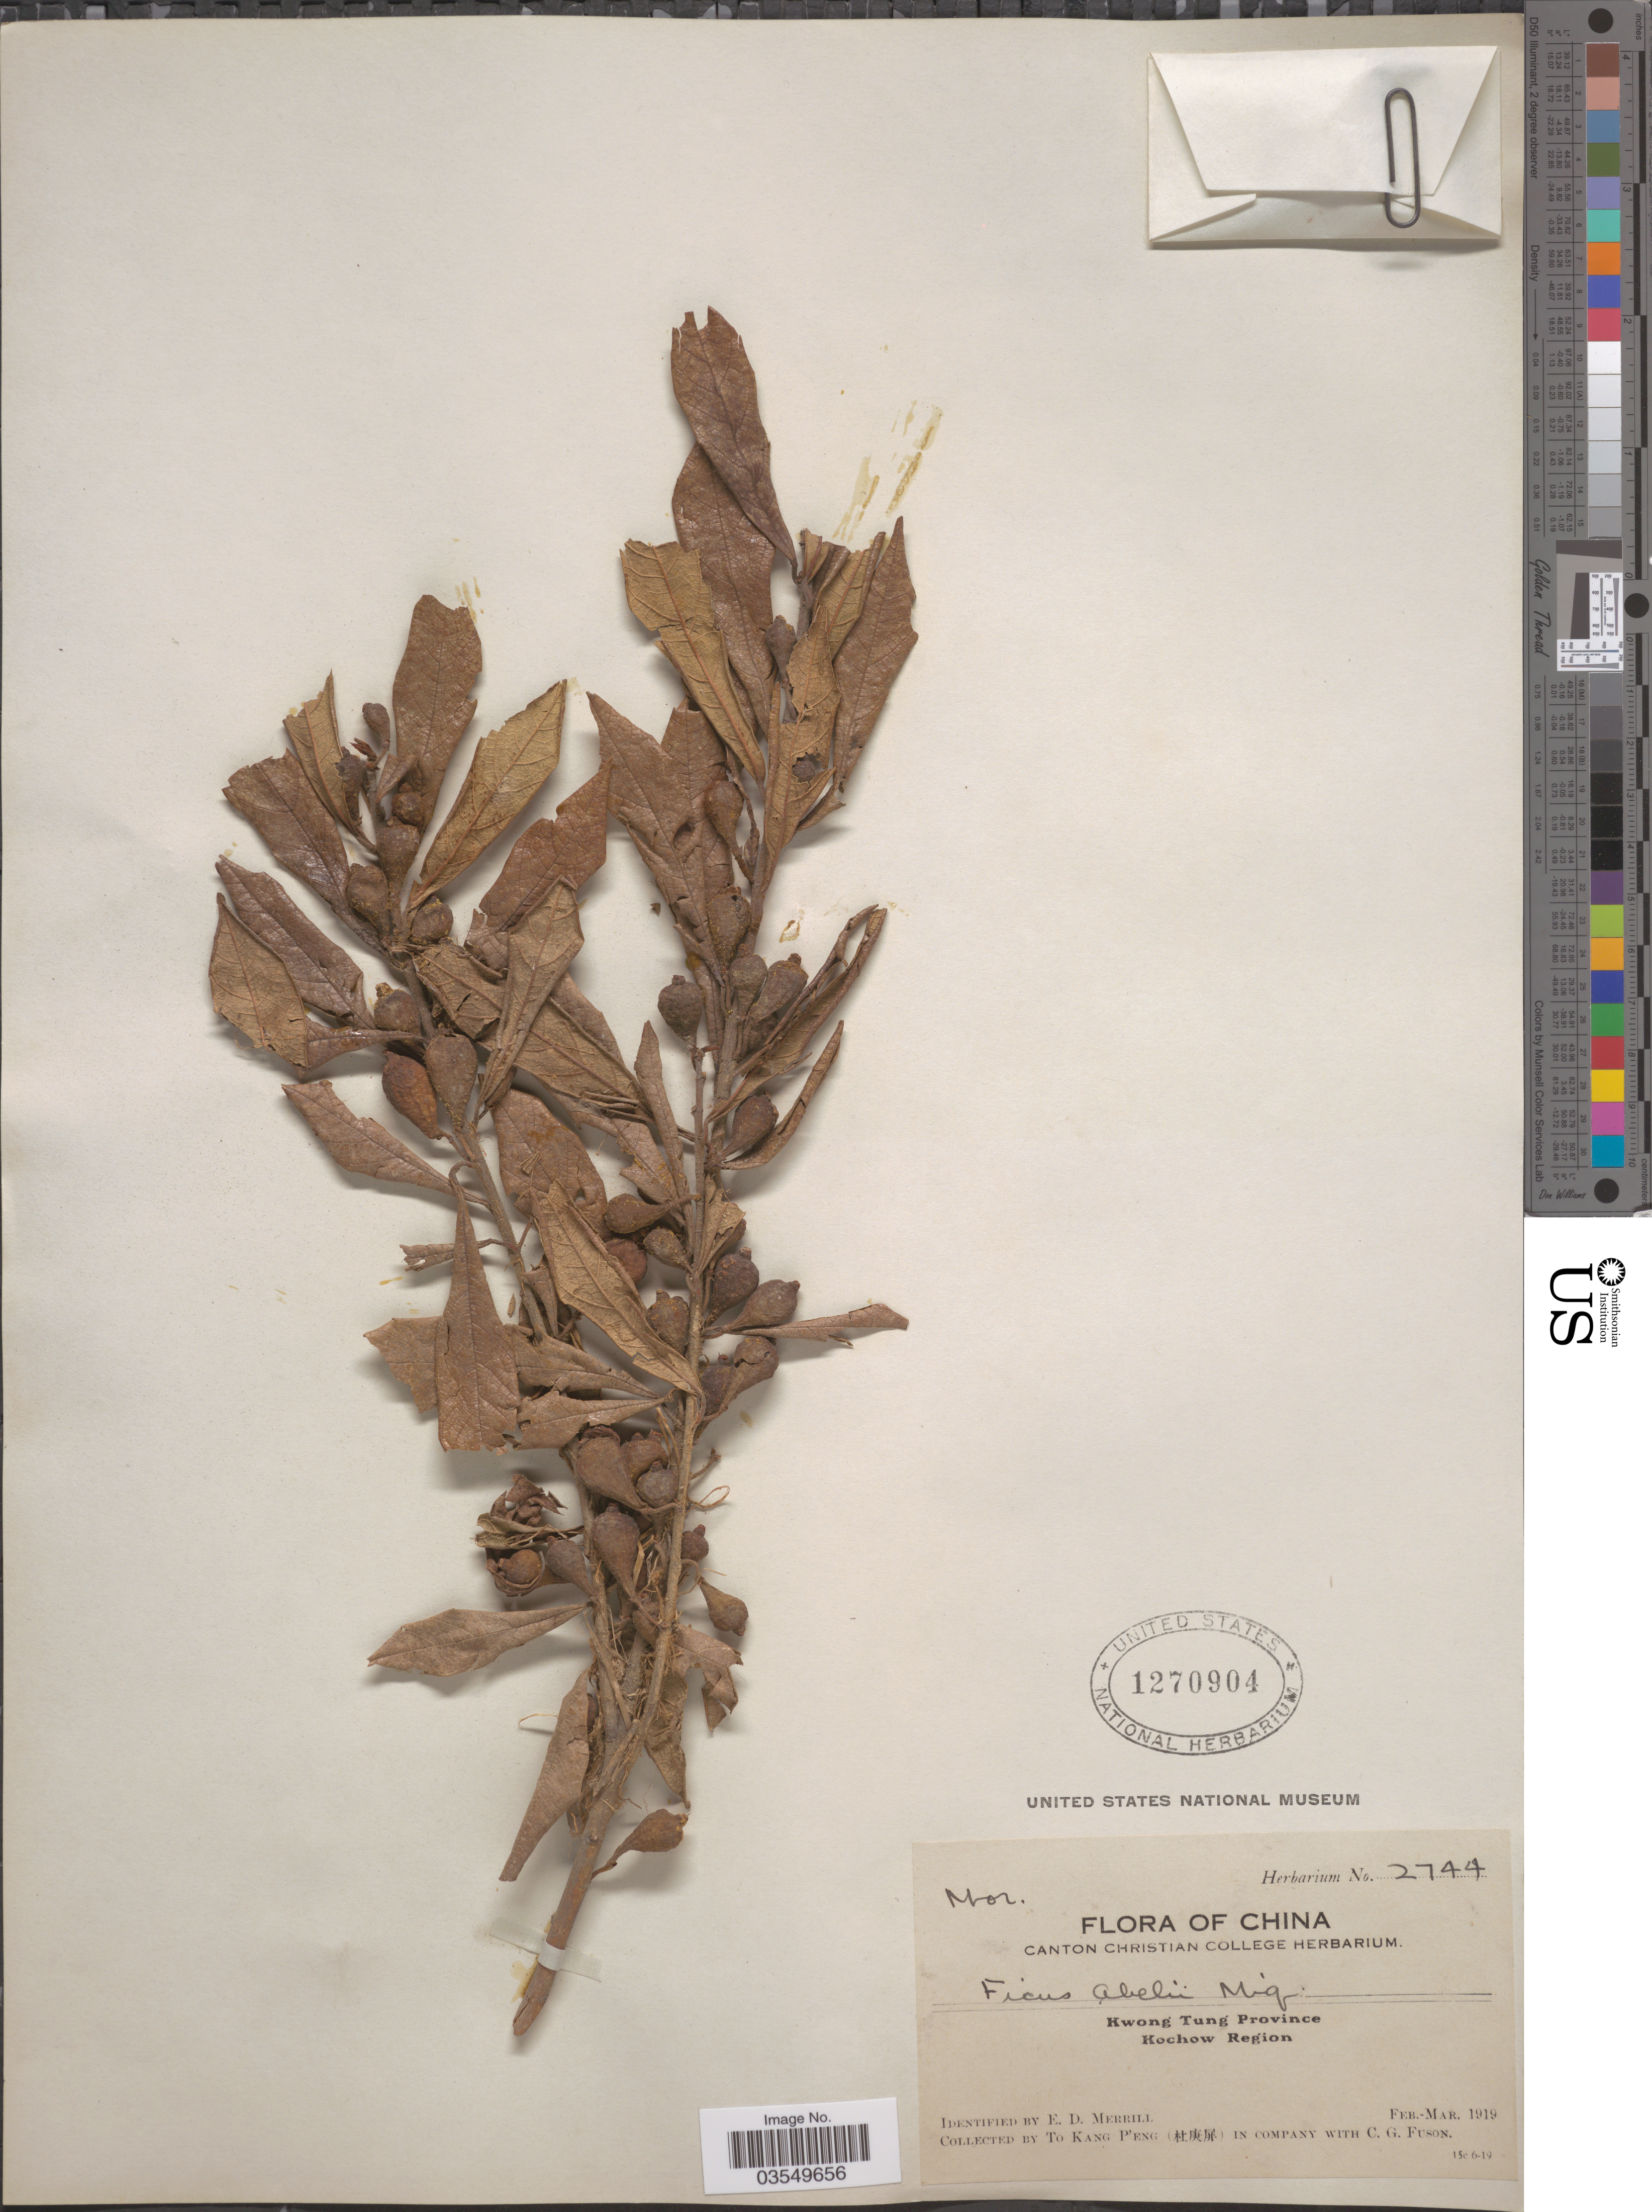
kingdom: Plantae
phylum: Tracheophyta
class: Magnoliopsida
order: Rosales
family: Moraceae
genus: Ficus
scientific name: Ficus abelii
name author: Miq.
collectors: To Kang P'eng & C. Fuson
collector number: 2744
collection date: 1919-02/1919-03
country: China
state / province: Guangdong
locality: Kwong Tung Province. Kochow Region.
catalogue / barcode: US 1270904